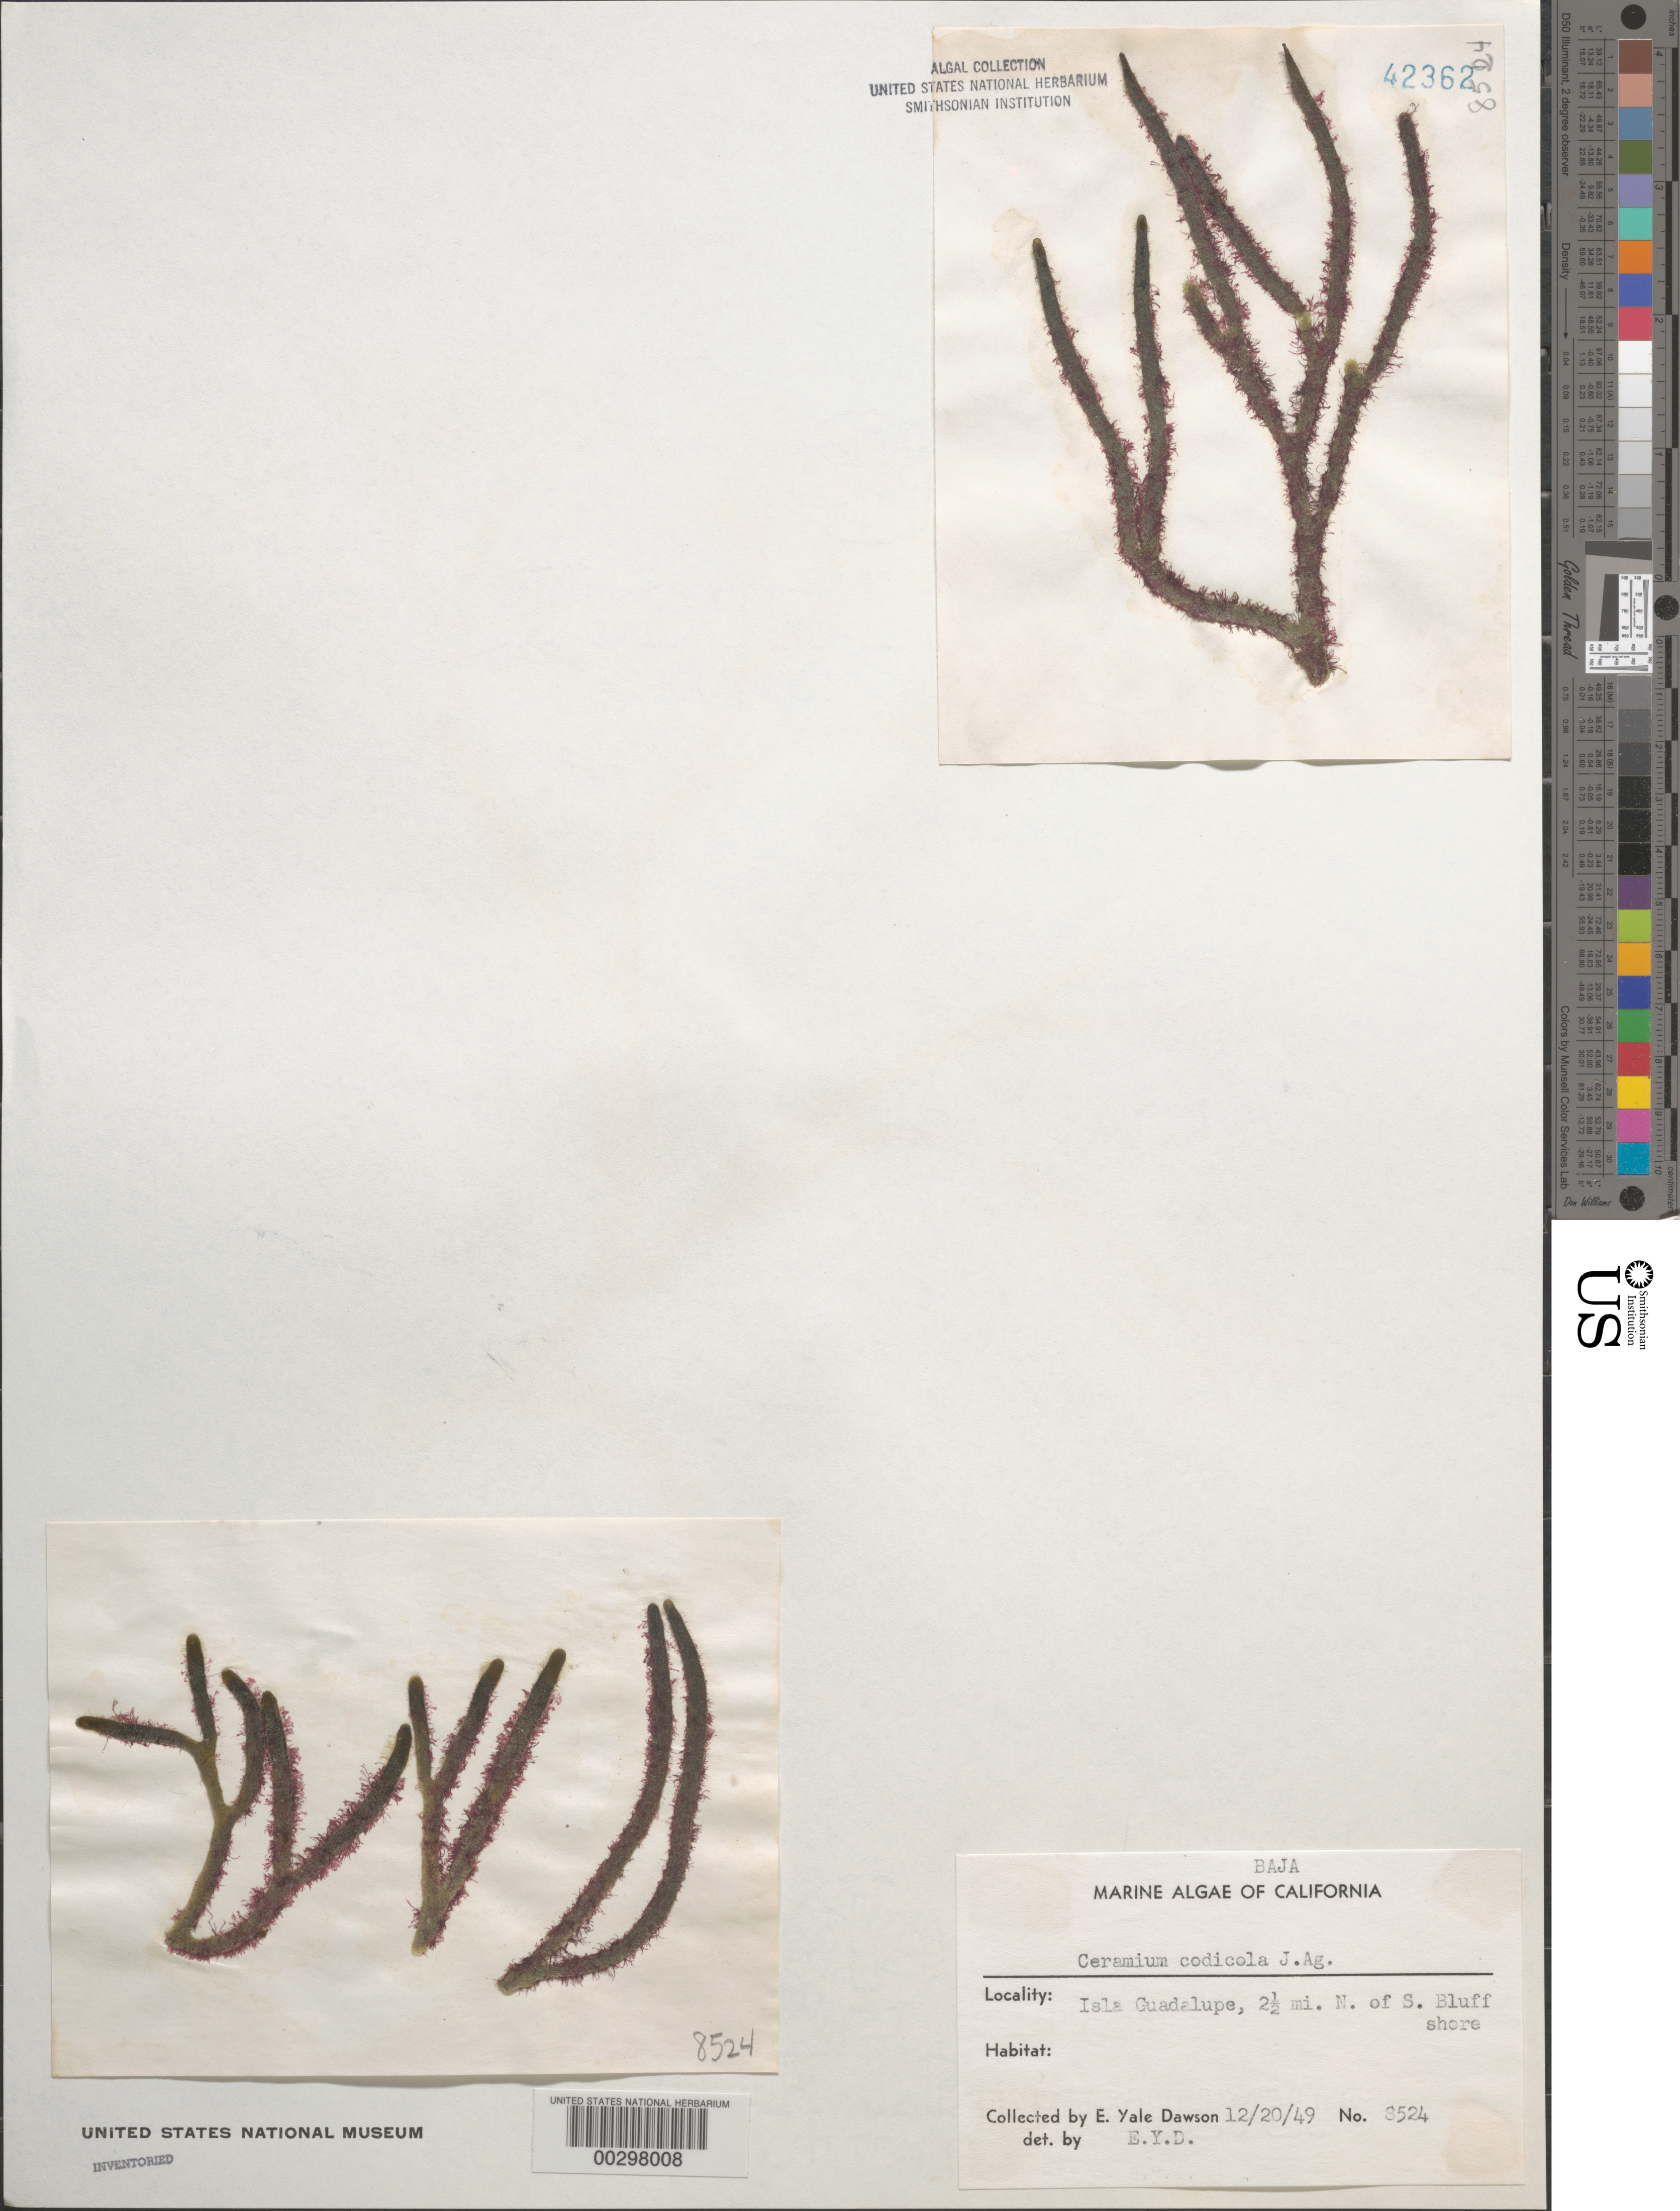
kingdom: Plantae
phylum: Rhodophyta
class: Florideophyceae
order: Ceramiales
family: Ceramiaceae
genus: Ceramium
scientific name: Ceramium codicola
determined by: Dawson, E. Y.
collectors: E. Y. Dawson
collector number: EYD 8524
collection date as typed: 20 Dec 1949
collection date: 1949-12-20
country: Mexico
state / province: Baja California Norte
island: Isla Guadalupe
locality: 2.5 miles north of South Bluff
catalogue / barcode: US 42362